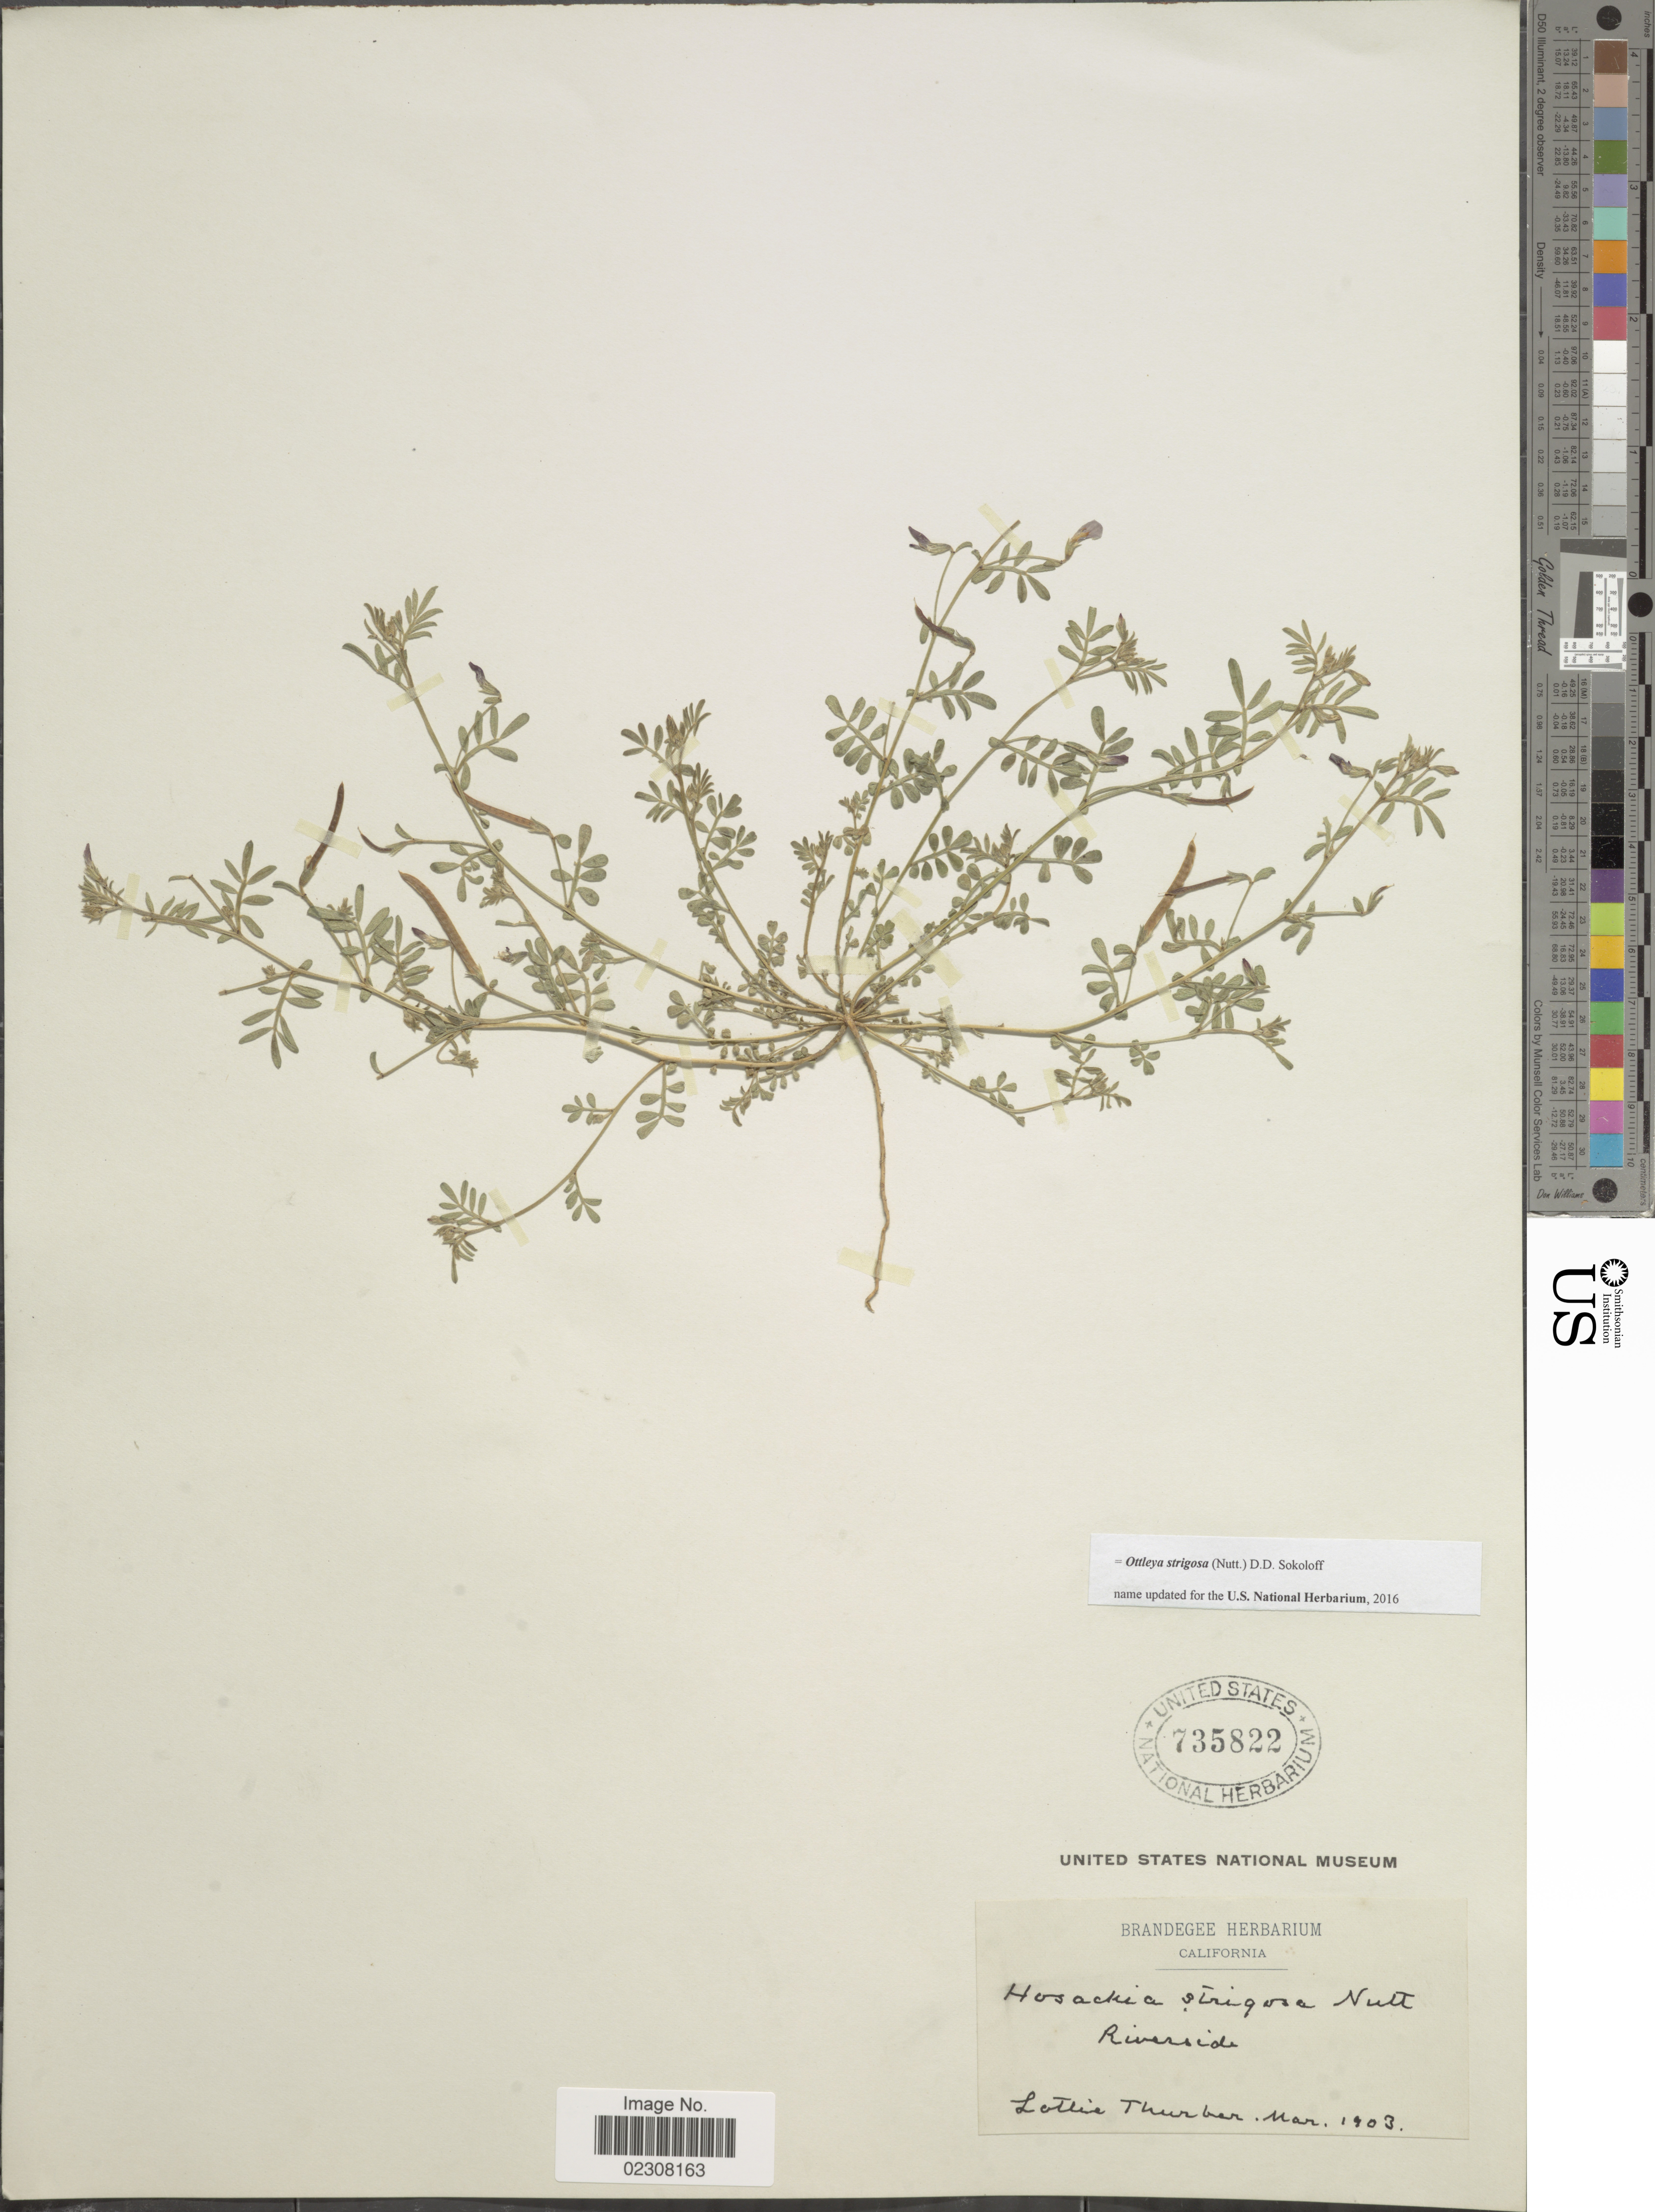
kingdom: Plantae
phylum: Tracheophyta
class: Magnoliopsida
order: Fabales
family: Fabaceae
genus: Ottleya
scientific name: Ottleya strigosa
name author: (Nutt.) D.D. Sokoloff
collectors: L. Thurber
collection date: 1903-03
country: United States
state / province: California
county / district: Riverside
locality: Riverside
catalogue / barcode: US 735822